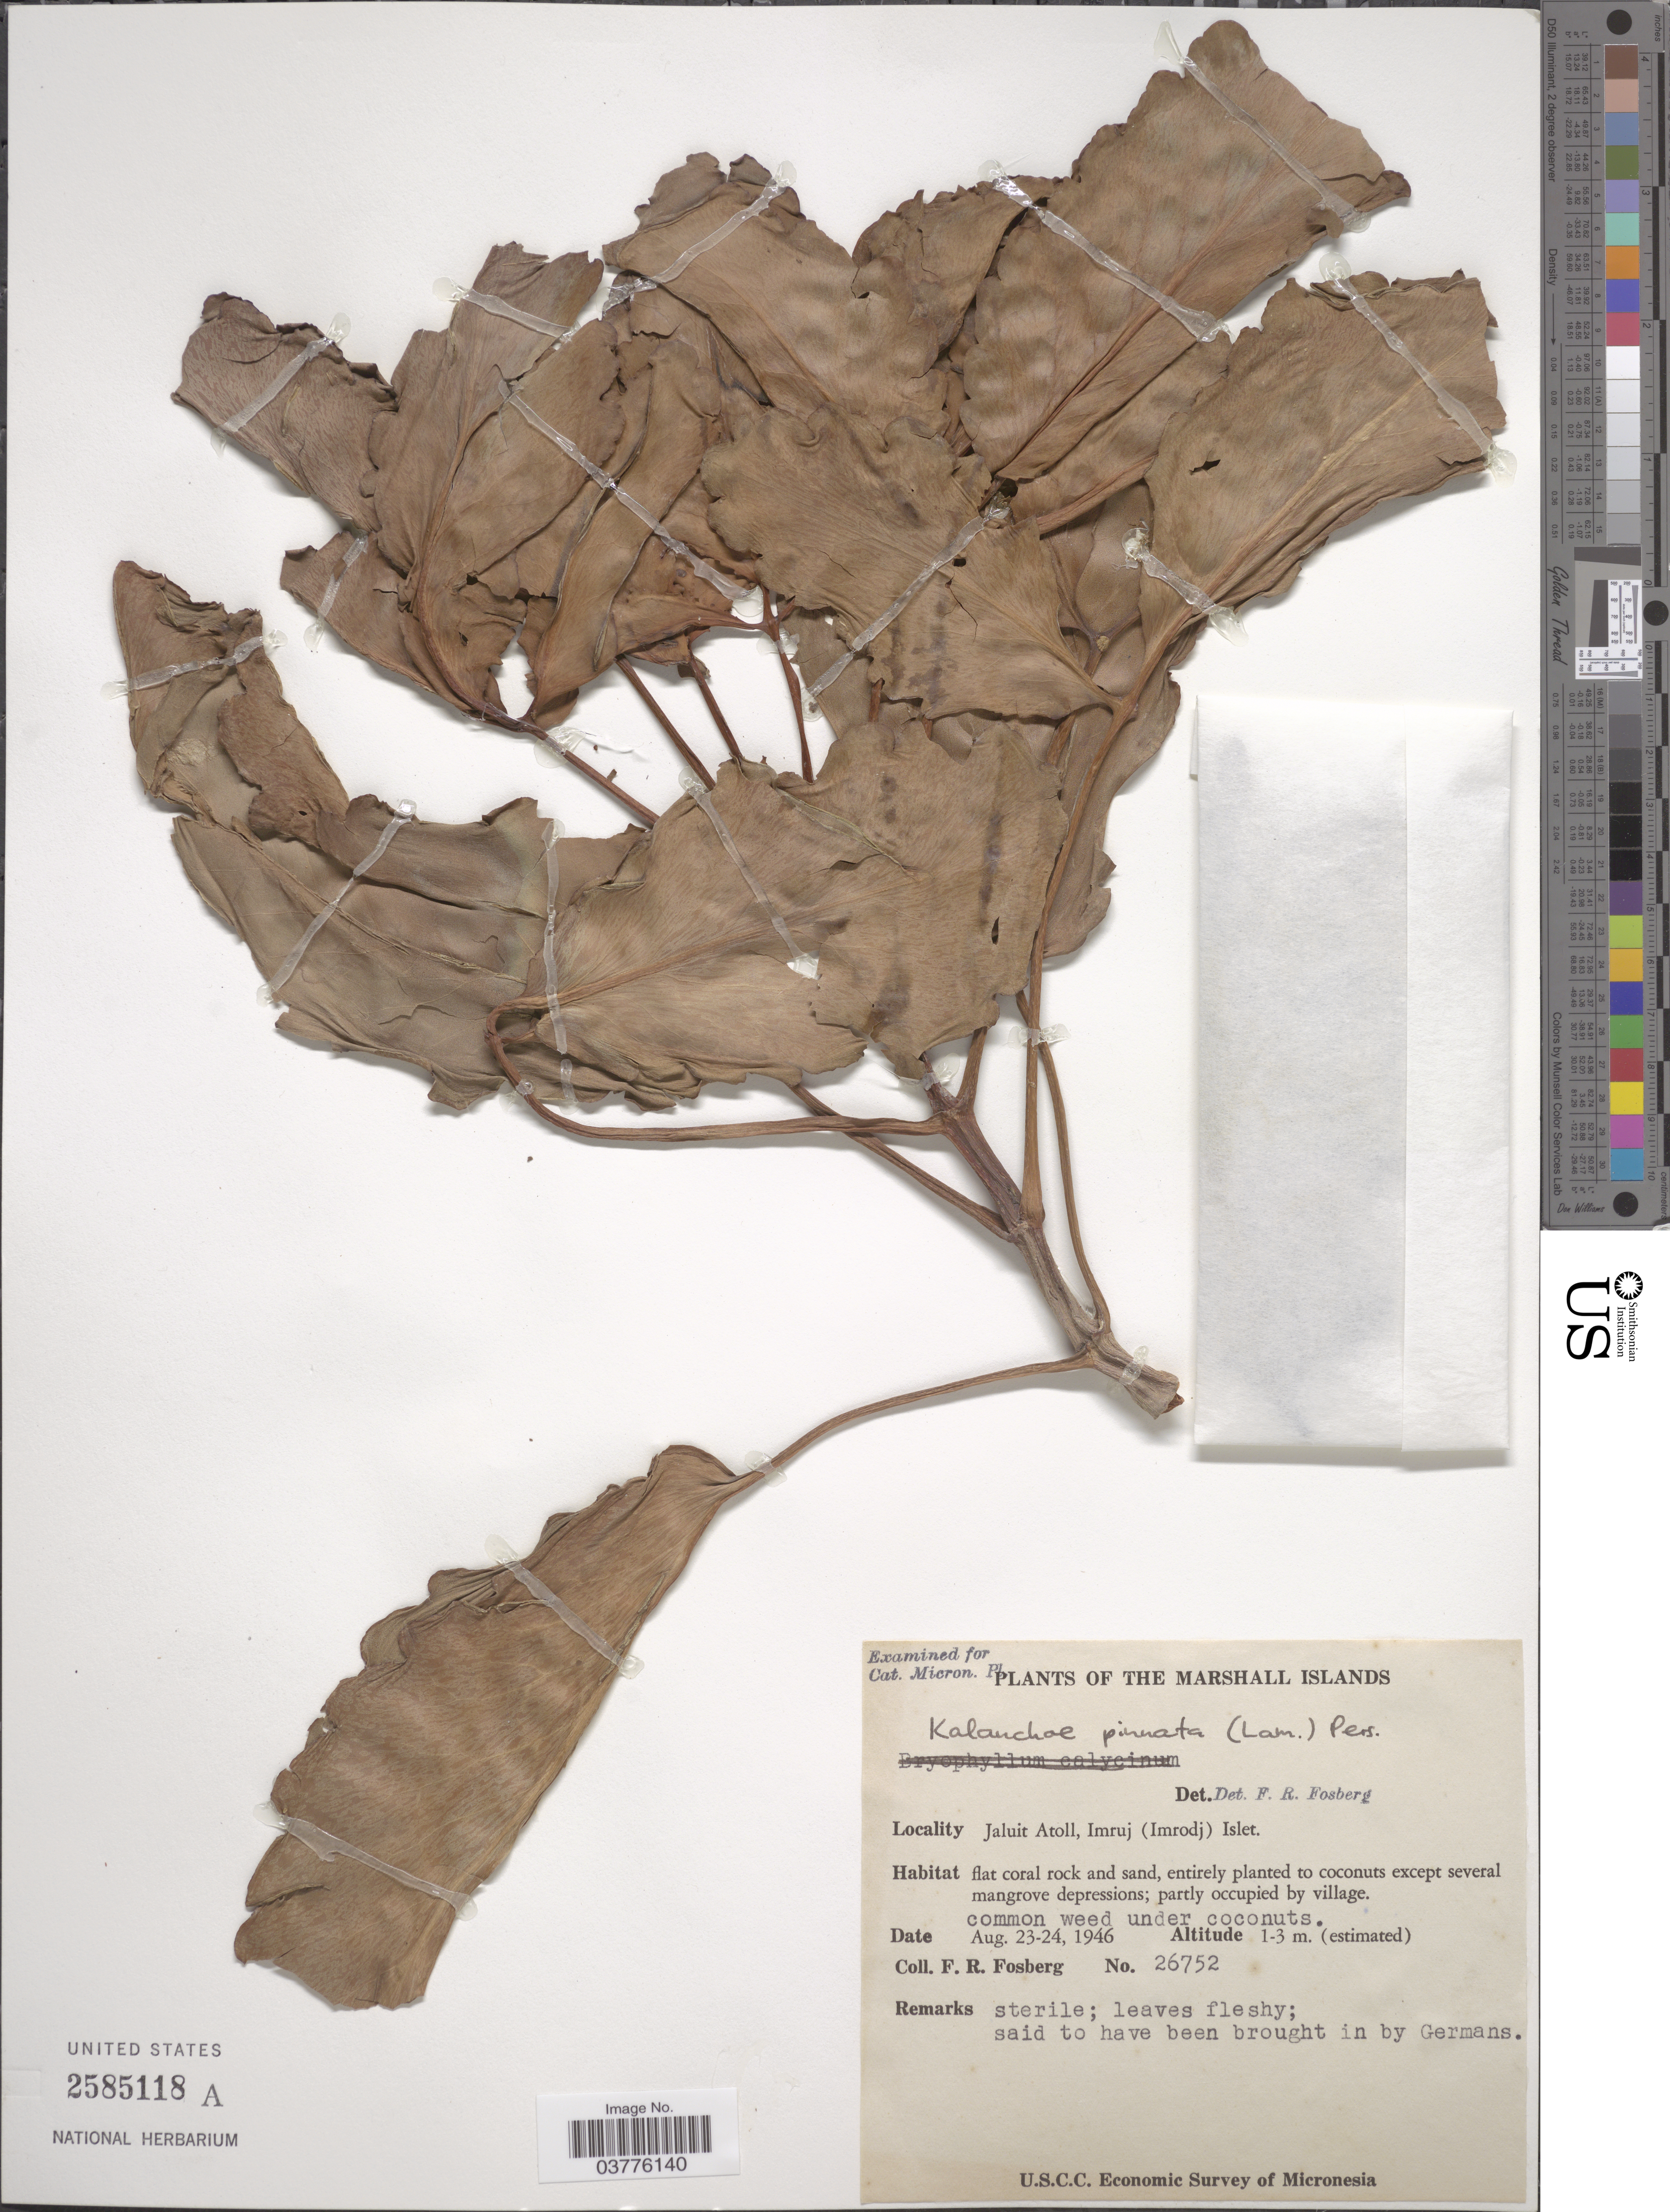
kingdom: Plantae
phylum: Tracheophyta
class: Magnoliopsida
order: Saxifragales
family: Crassulaceae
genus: Kalanchoe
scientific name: Kalanchoe pinnata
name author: (Lam.) Pers.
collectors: F. R. Fosberg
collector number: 26752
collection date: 1946-08-23/1946-08-24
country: Marshall Islands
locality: Jaluit Atoll, Imruj (Imrodj) Islet.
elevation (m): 1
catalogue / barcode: US 2585118A